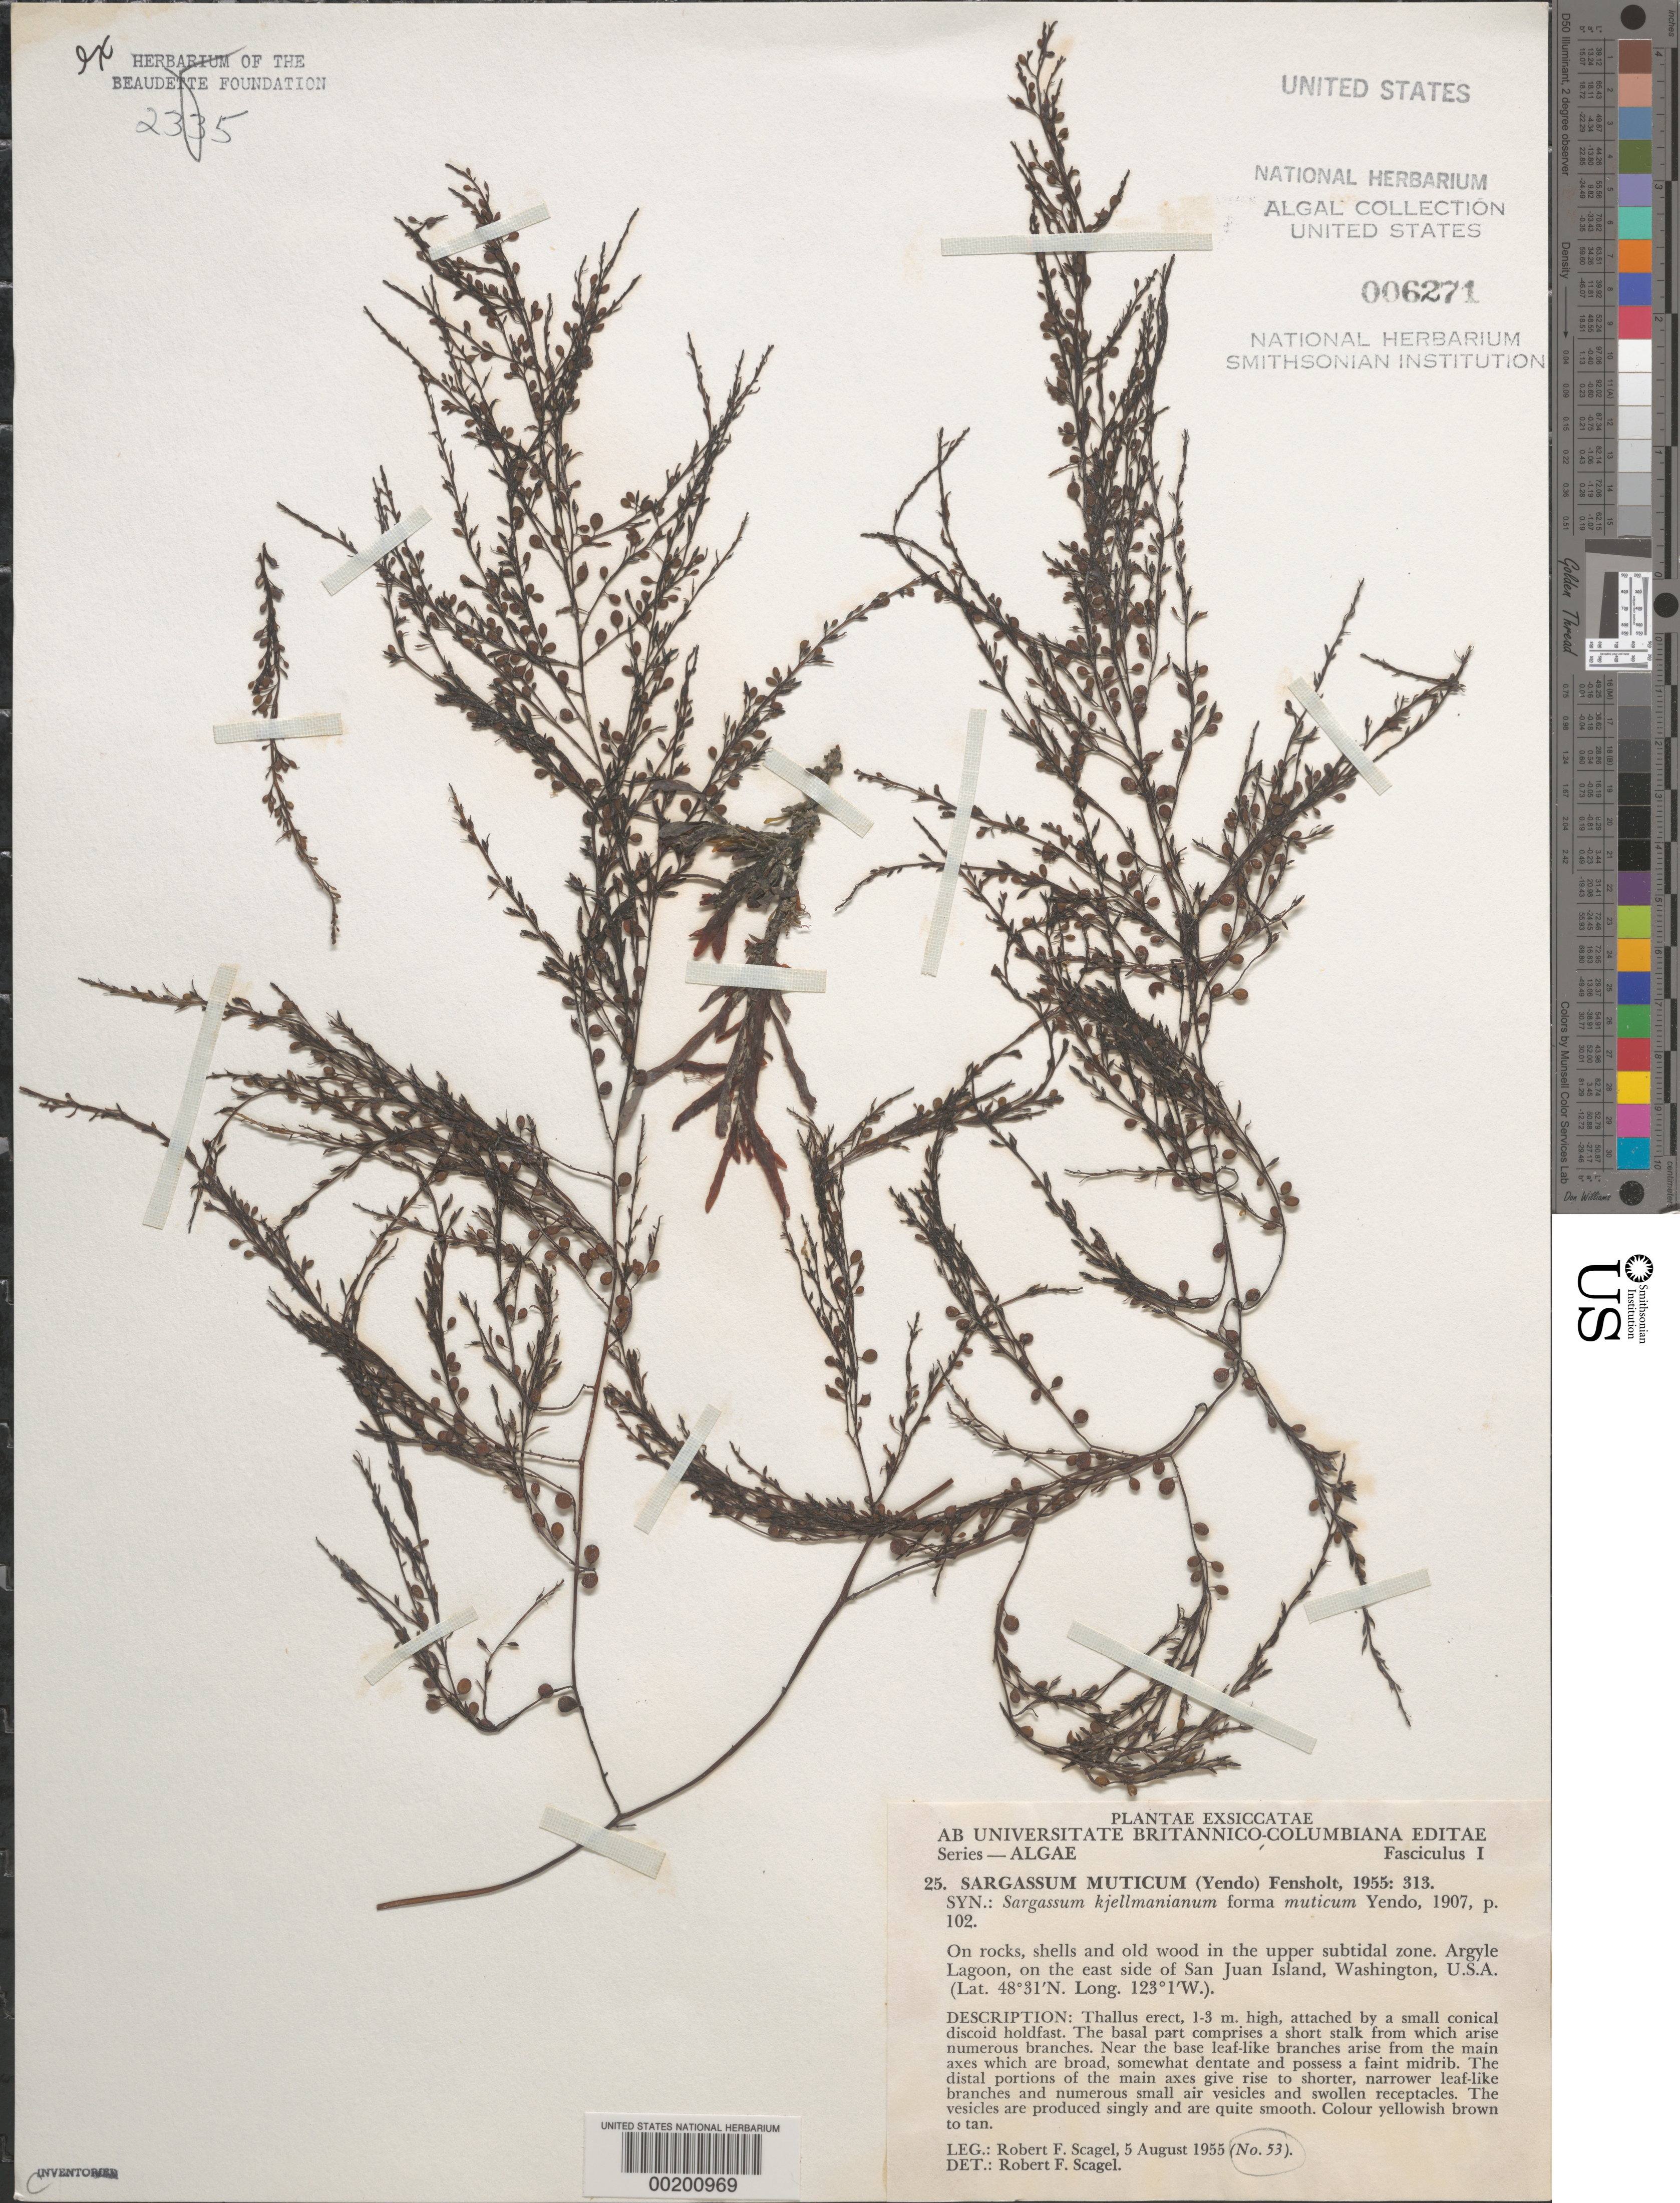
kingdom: Chromista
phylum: Ochrophyta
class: Phaeophyceae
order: Fucales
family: Sargassaceae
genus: Sargassum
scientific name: Sargassum muticum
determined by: Scagel, R. F.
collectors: R. F. Scagel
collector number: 53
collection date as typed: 05 Aug 1955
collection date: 1955-08-05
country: United States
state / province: Washington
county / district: San Juan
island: San Juan Island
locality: Argyle Lagoon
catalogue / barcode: US 6271